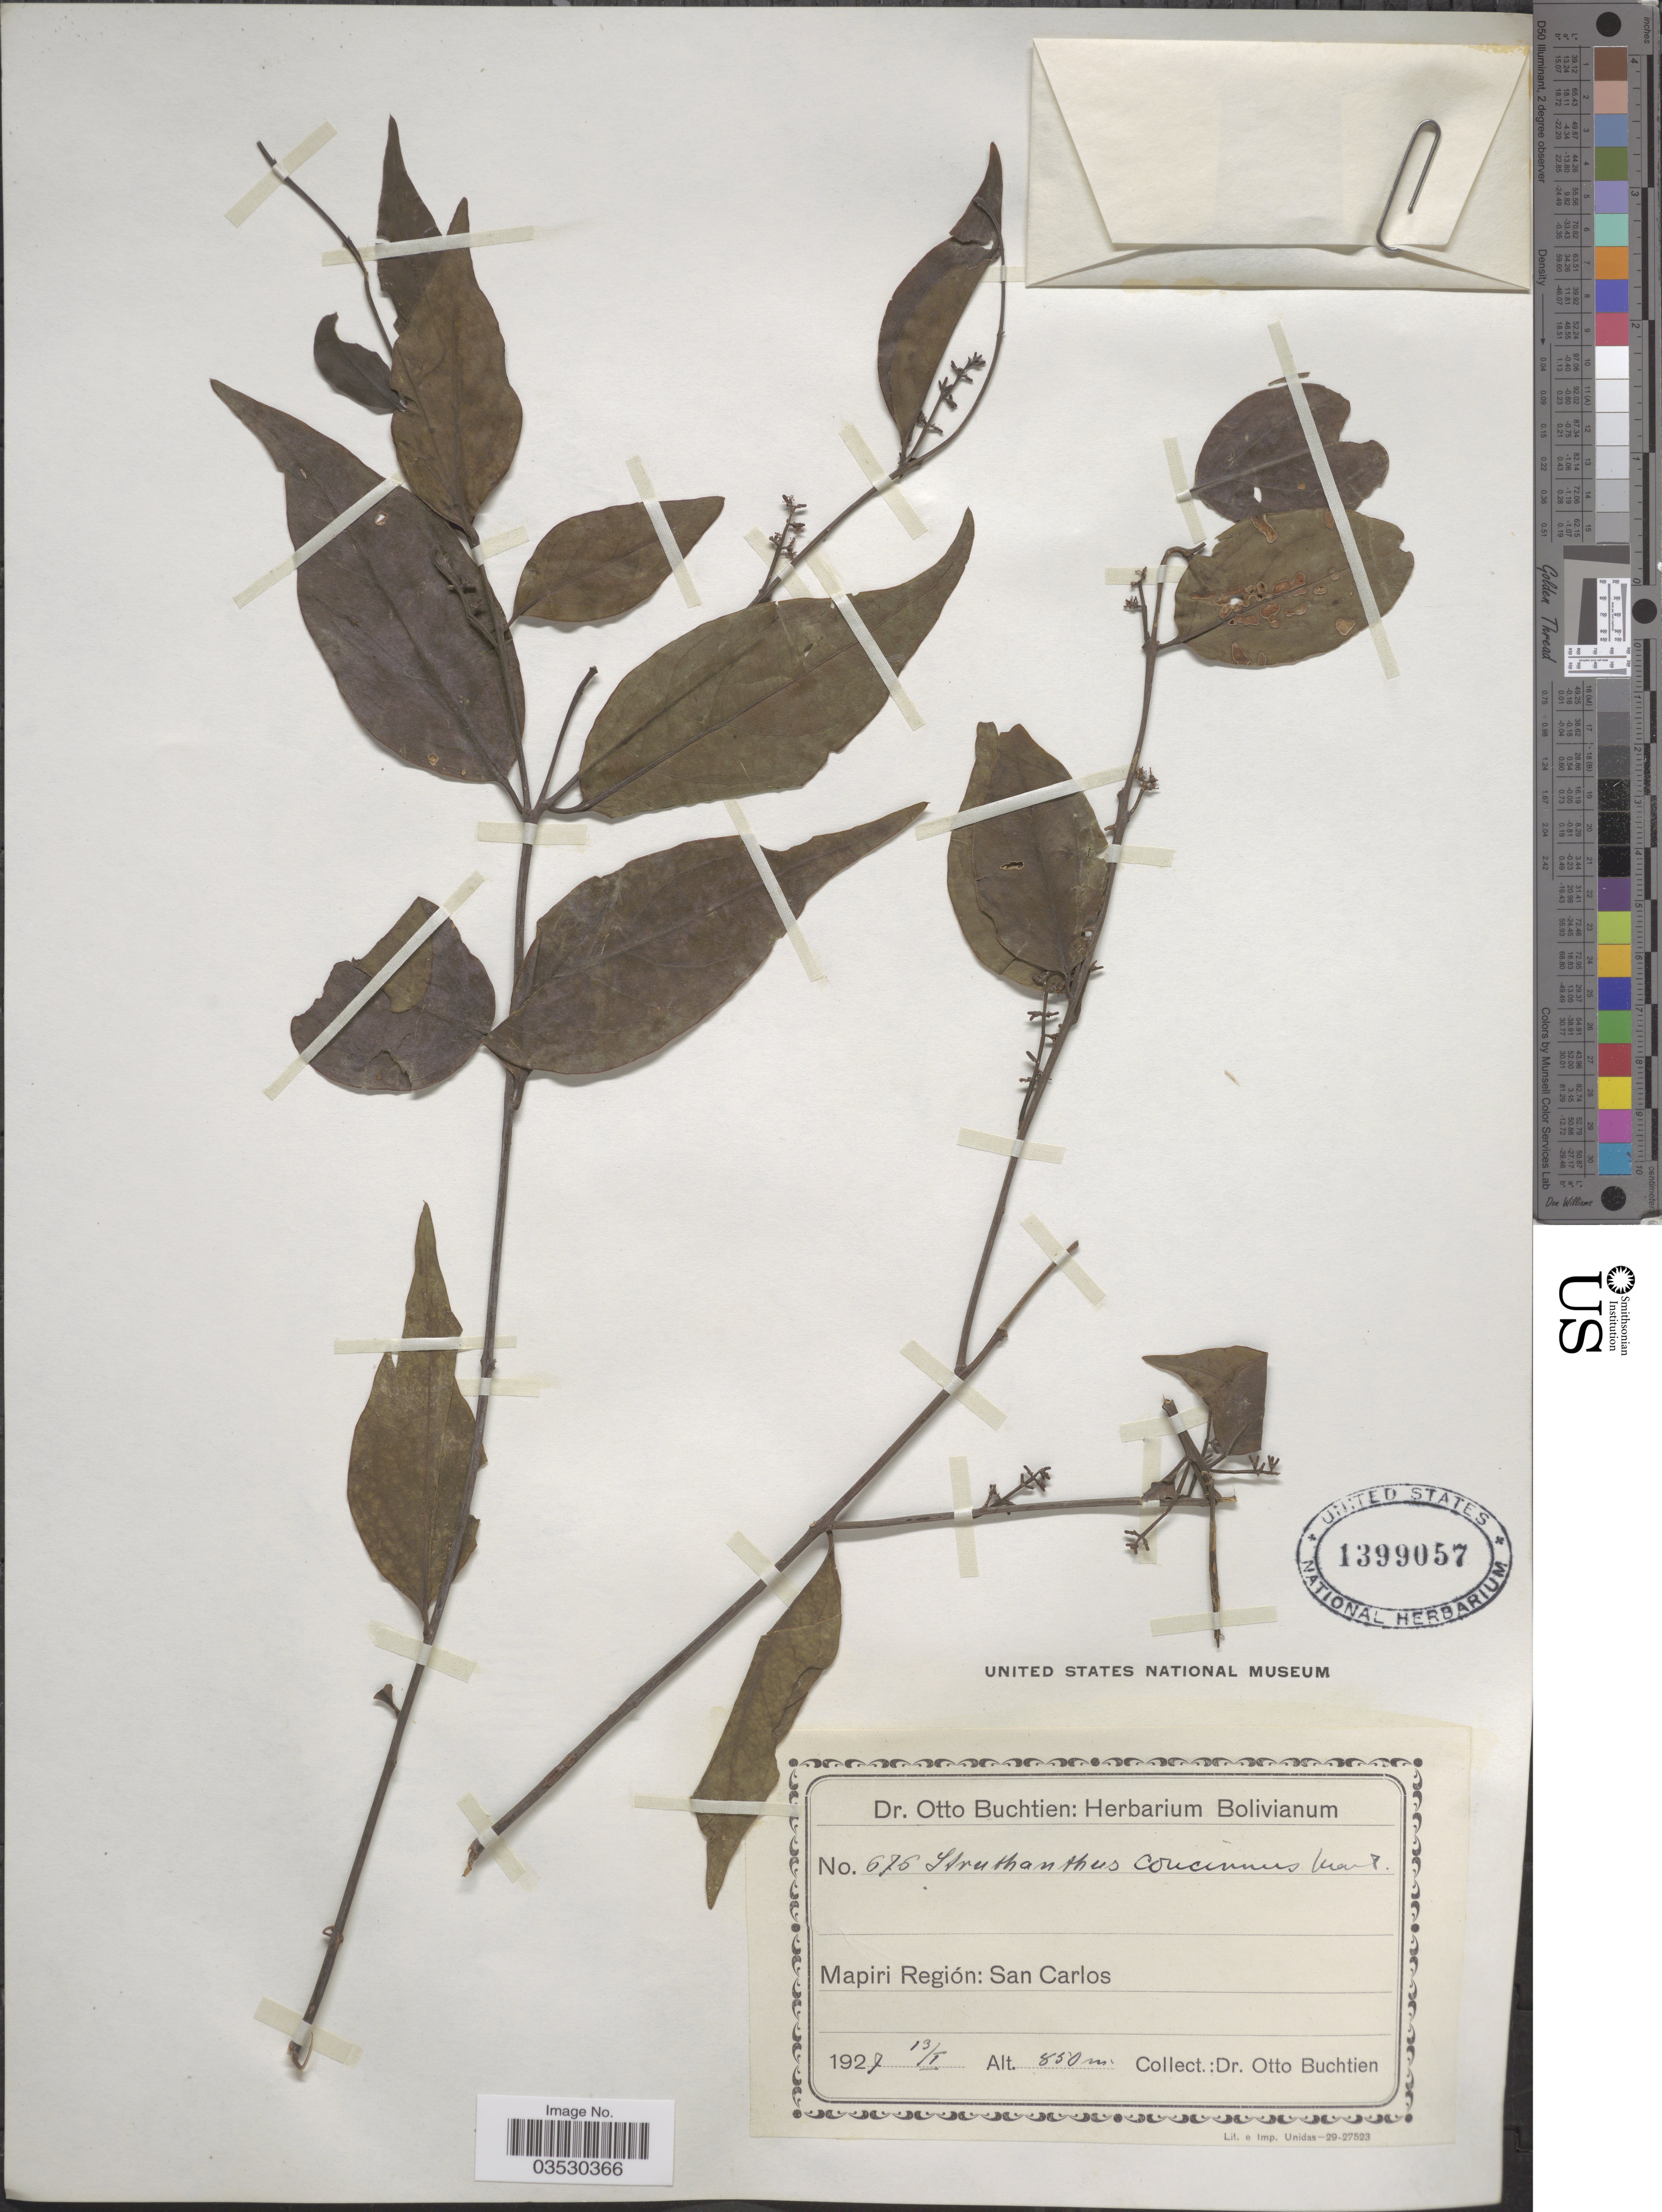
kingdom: Plantae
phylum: Tracheophyta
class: Magnoliopsida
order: Santalales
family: Loranthaceae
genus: Struthanthus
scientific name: Struthanthus concinnus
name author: Mart.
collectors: O. Buchtien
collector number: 676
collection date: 1927-01-13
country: Bolivia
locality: Mapiri Región: San Carlos.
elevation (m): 850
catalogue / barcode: US 1399057